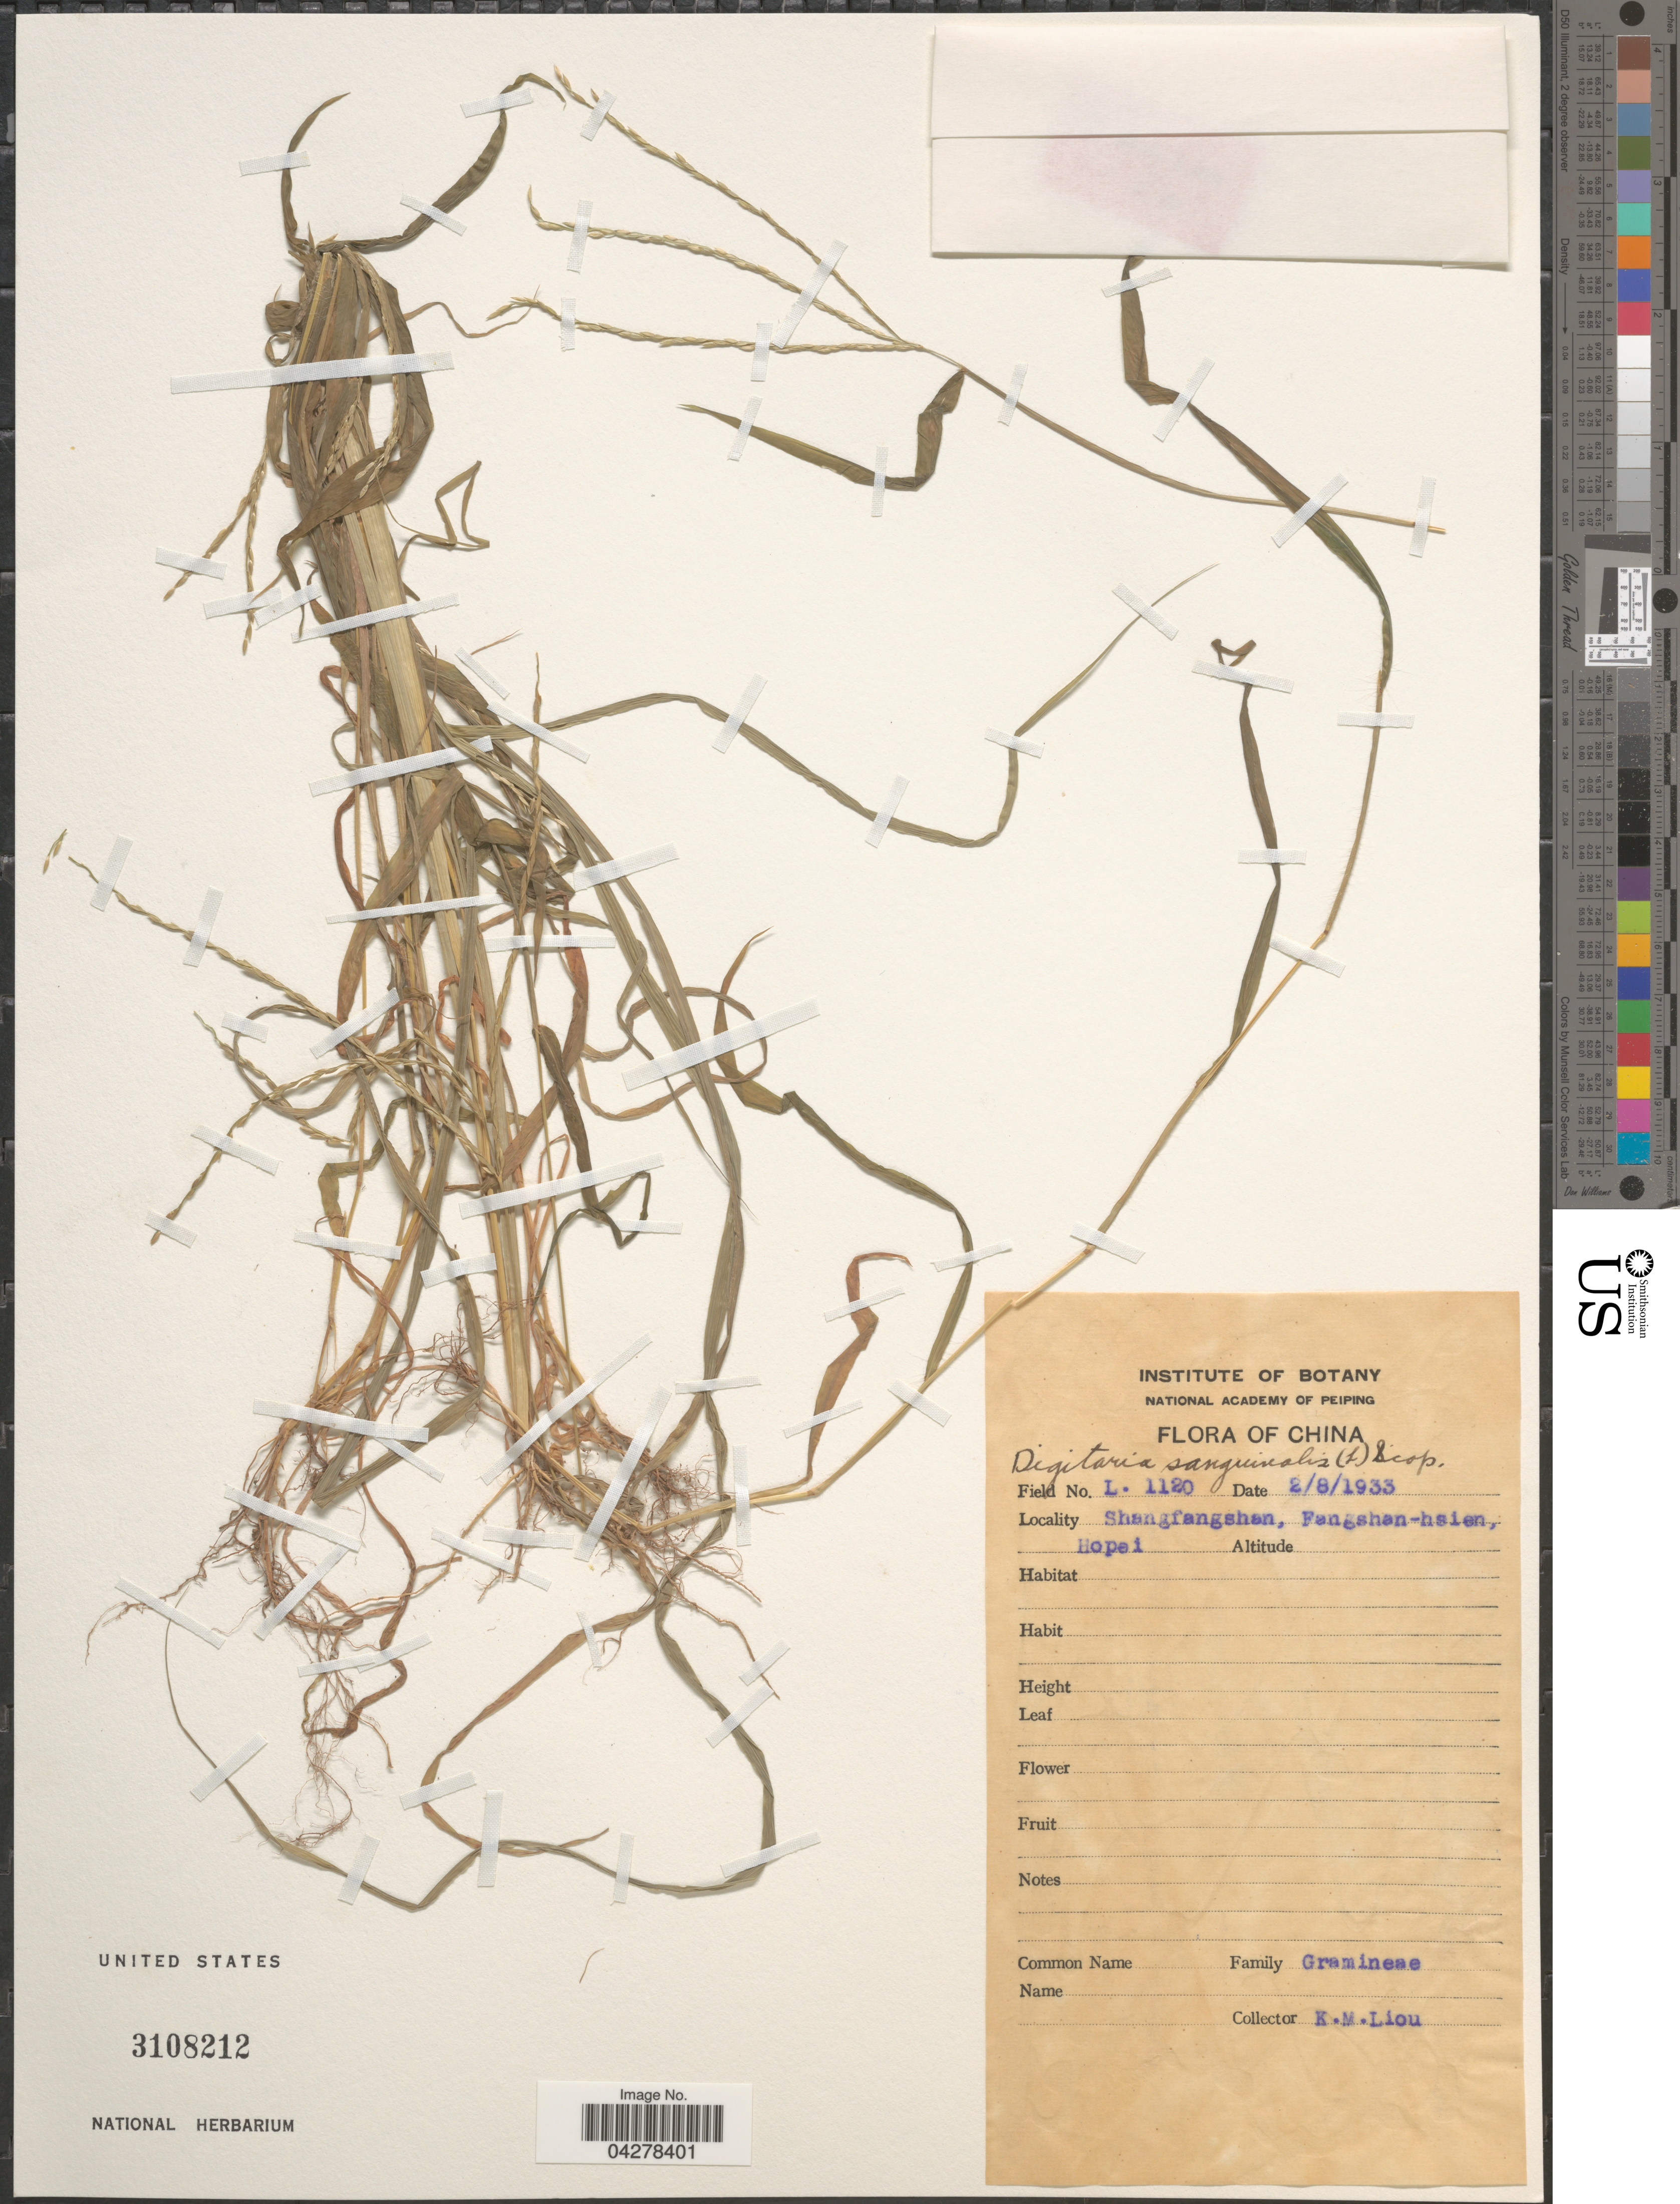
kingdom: Plantae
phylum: Tracheophyta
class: Liliopsida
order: Poales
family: Poaceae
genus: Digitaria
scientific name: Digitaria sanguinalis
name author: (L.) Scop.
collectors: K. M. Liou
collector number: L1120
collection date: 1933-08-02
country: China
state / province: Hebei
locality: Shangfangshan, Fangshan-hsien, Hopei.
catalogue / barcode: US 3108212